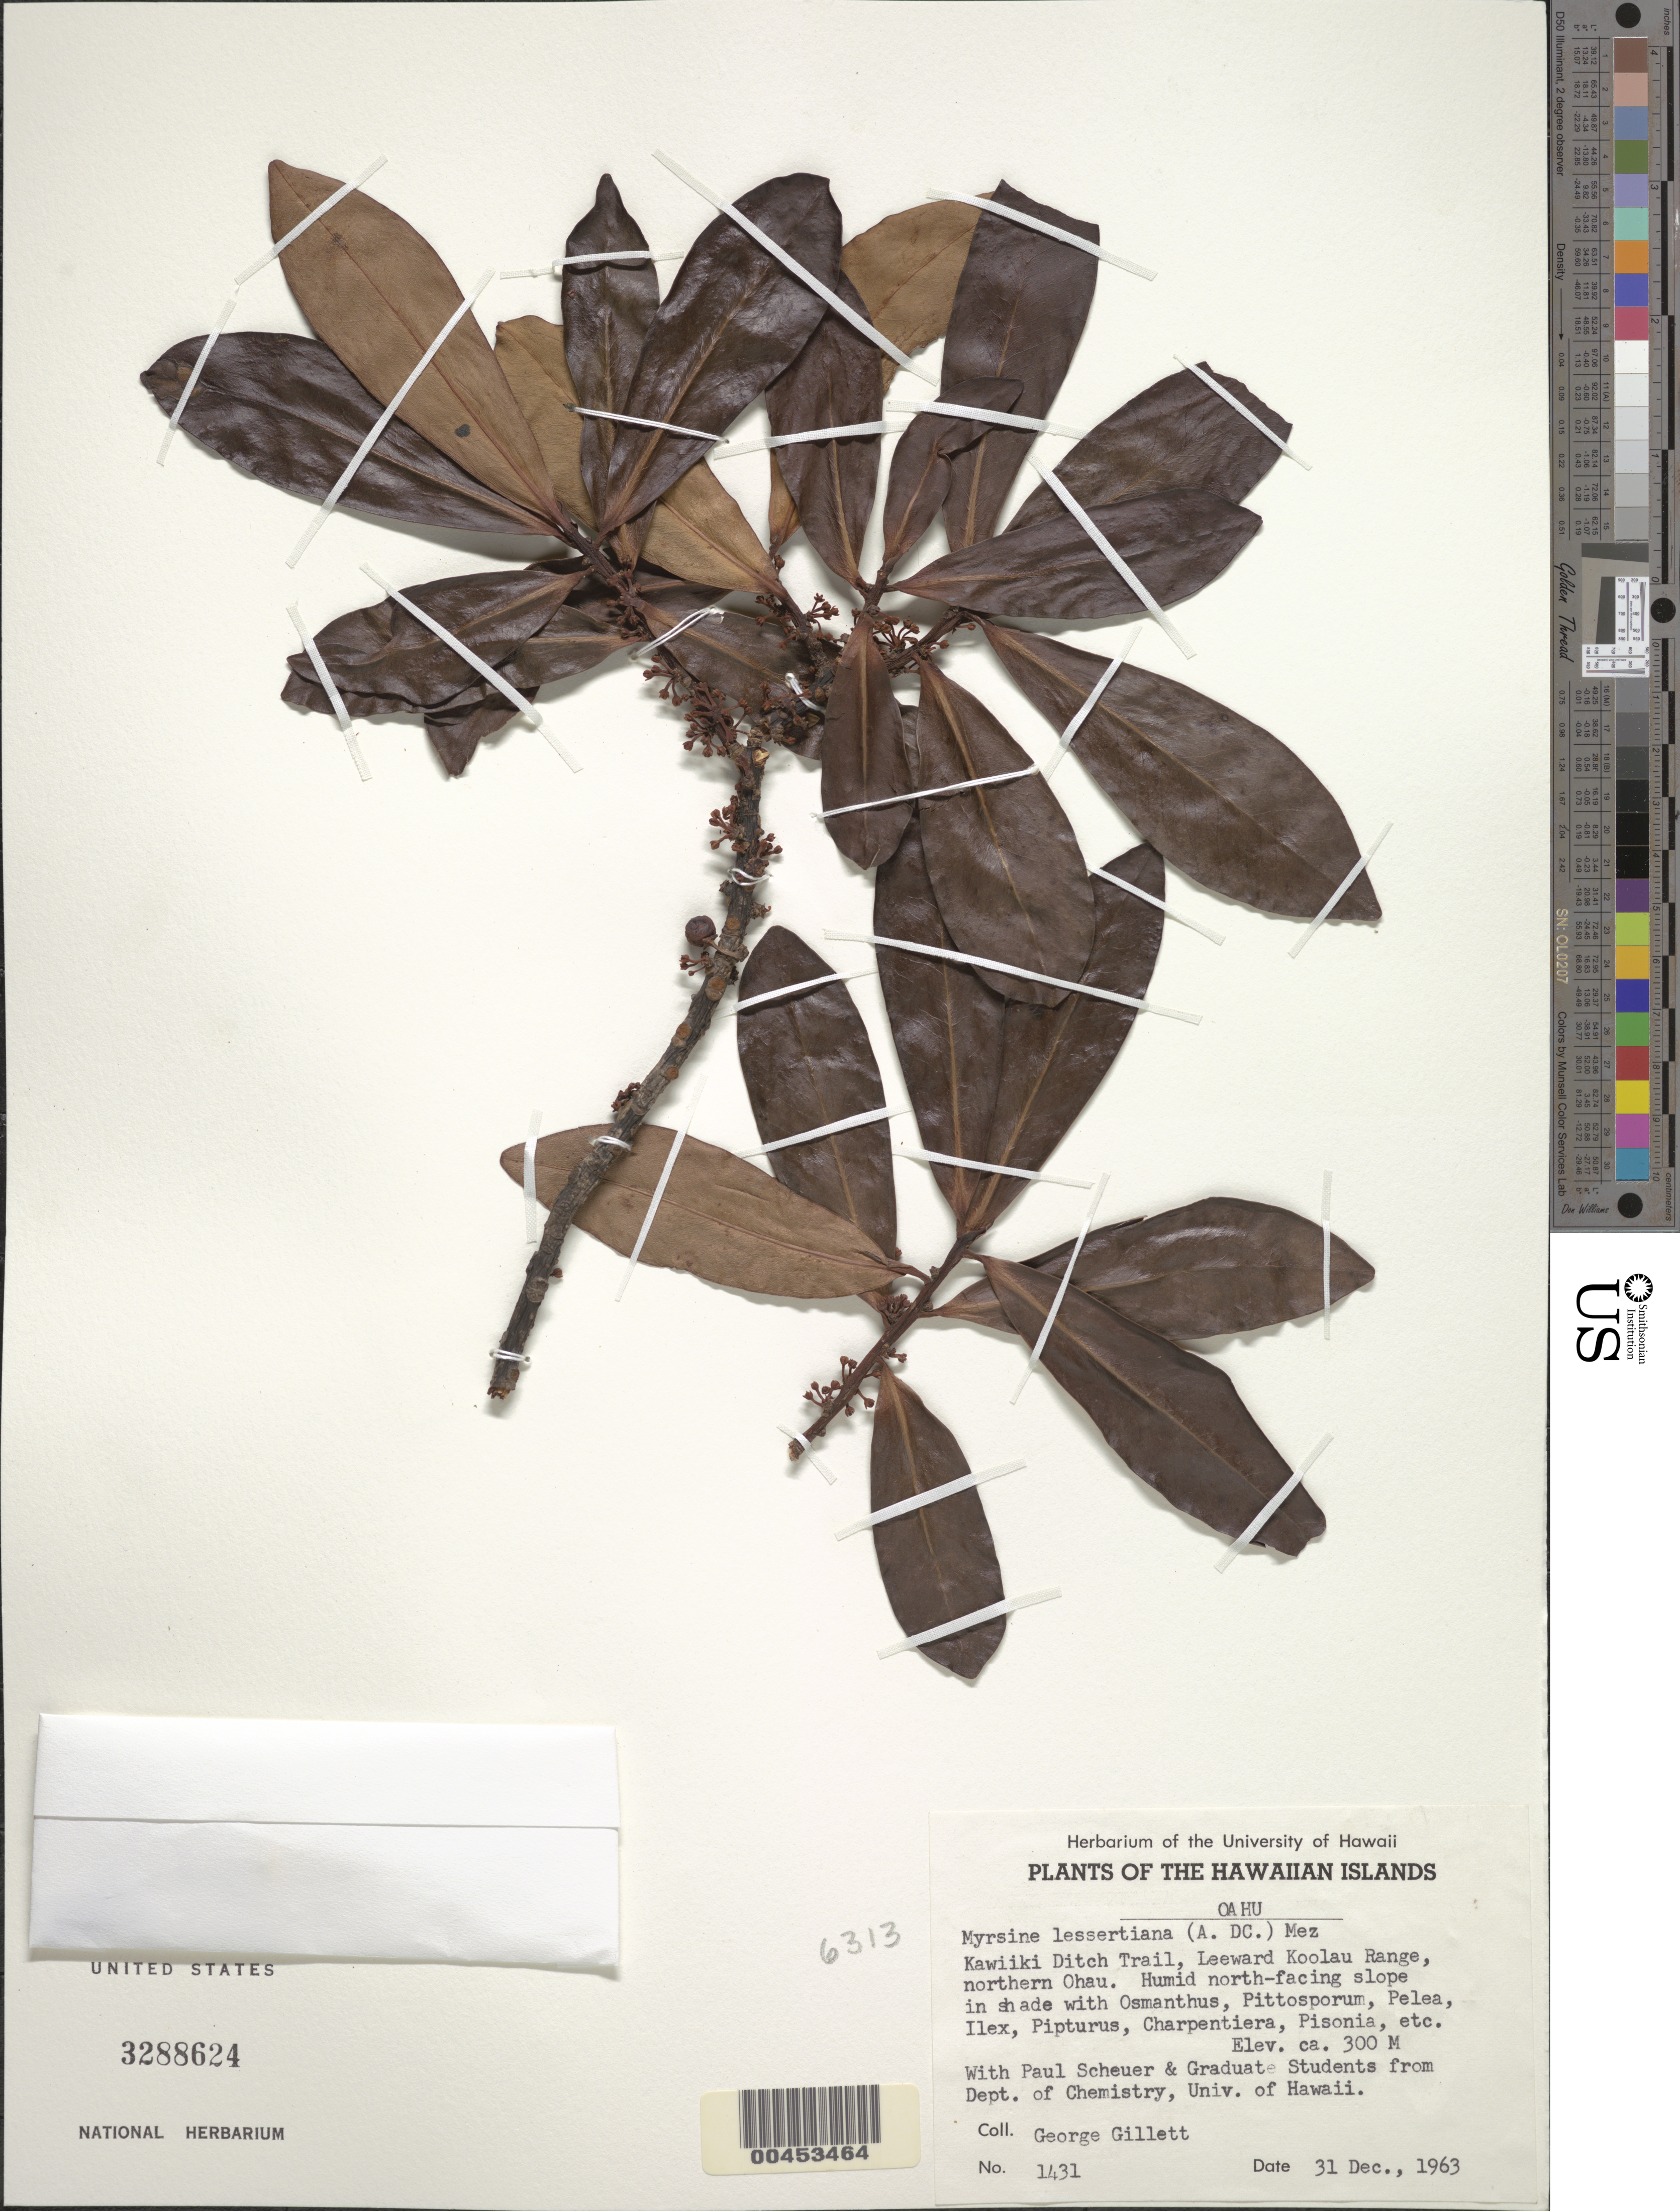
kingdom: Plantae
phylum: Tracheophyta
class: Magnoliopsida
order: Ericales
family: Primulaceae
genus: Myrsine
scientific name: Myrsine lessertiana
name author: A. DC.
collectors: G. Gillett & P. Scheuer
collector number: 1431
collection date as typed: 31 Dec 1963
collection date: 1963-12-31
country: United States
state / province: Hawaii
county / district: Honolulu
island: Oahu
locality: Kawaiiki Ditch Trail, Leeward Koolau Range, N Oahu, N-facing slope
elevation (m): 300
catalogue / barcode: US 3288624